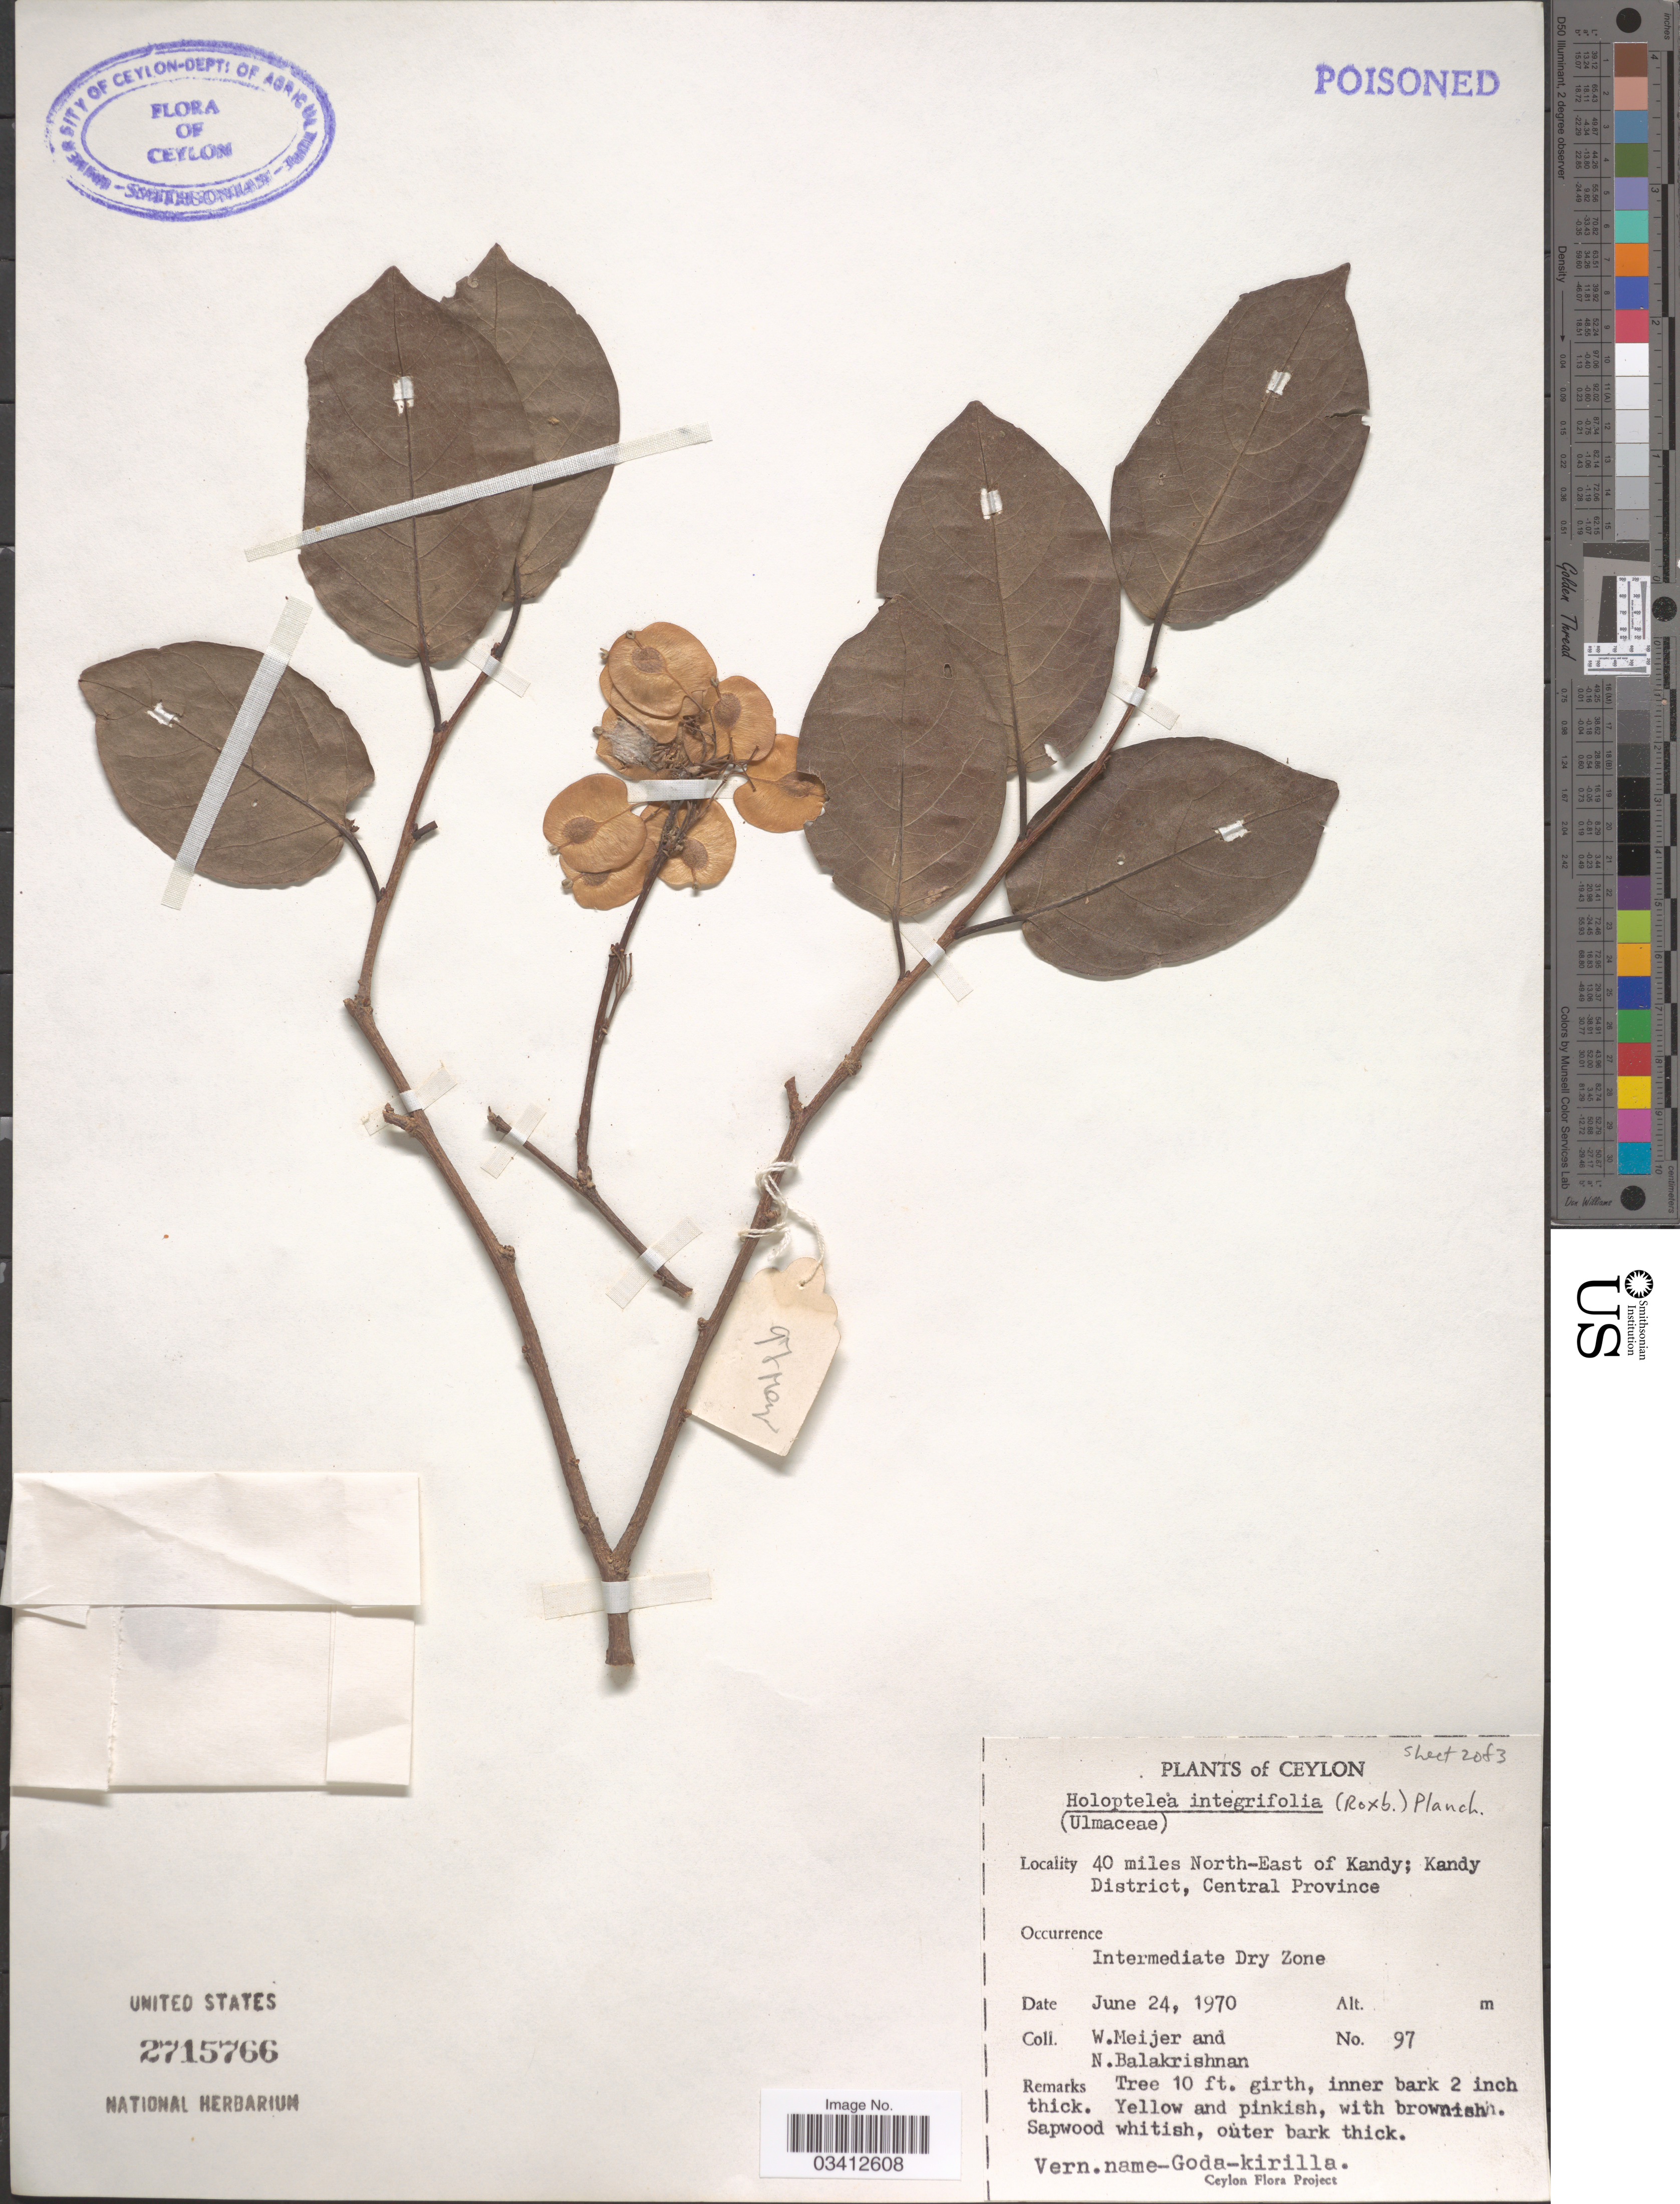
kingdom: Plantae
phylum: Tracheophyta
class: Magnoliopsida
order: Rosales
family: Ulmaceae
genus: Holoptelea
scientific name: Holoptelea integrifolia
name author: (Roxb.) Planch.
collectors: W. Meijer & N. Balakrishnan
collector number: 97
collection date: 1970-06-24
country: Sri Lanka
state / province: Central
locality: Ceylon. 40 miles North-East of Kandy; Kandy District.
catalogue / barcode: US 2715766